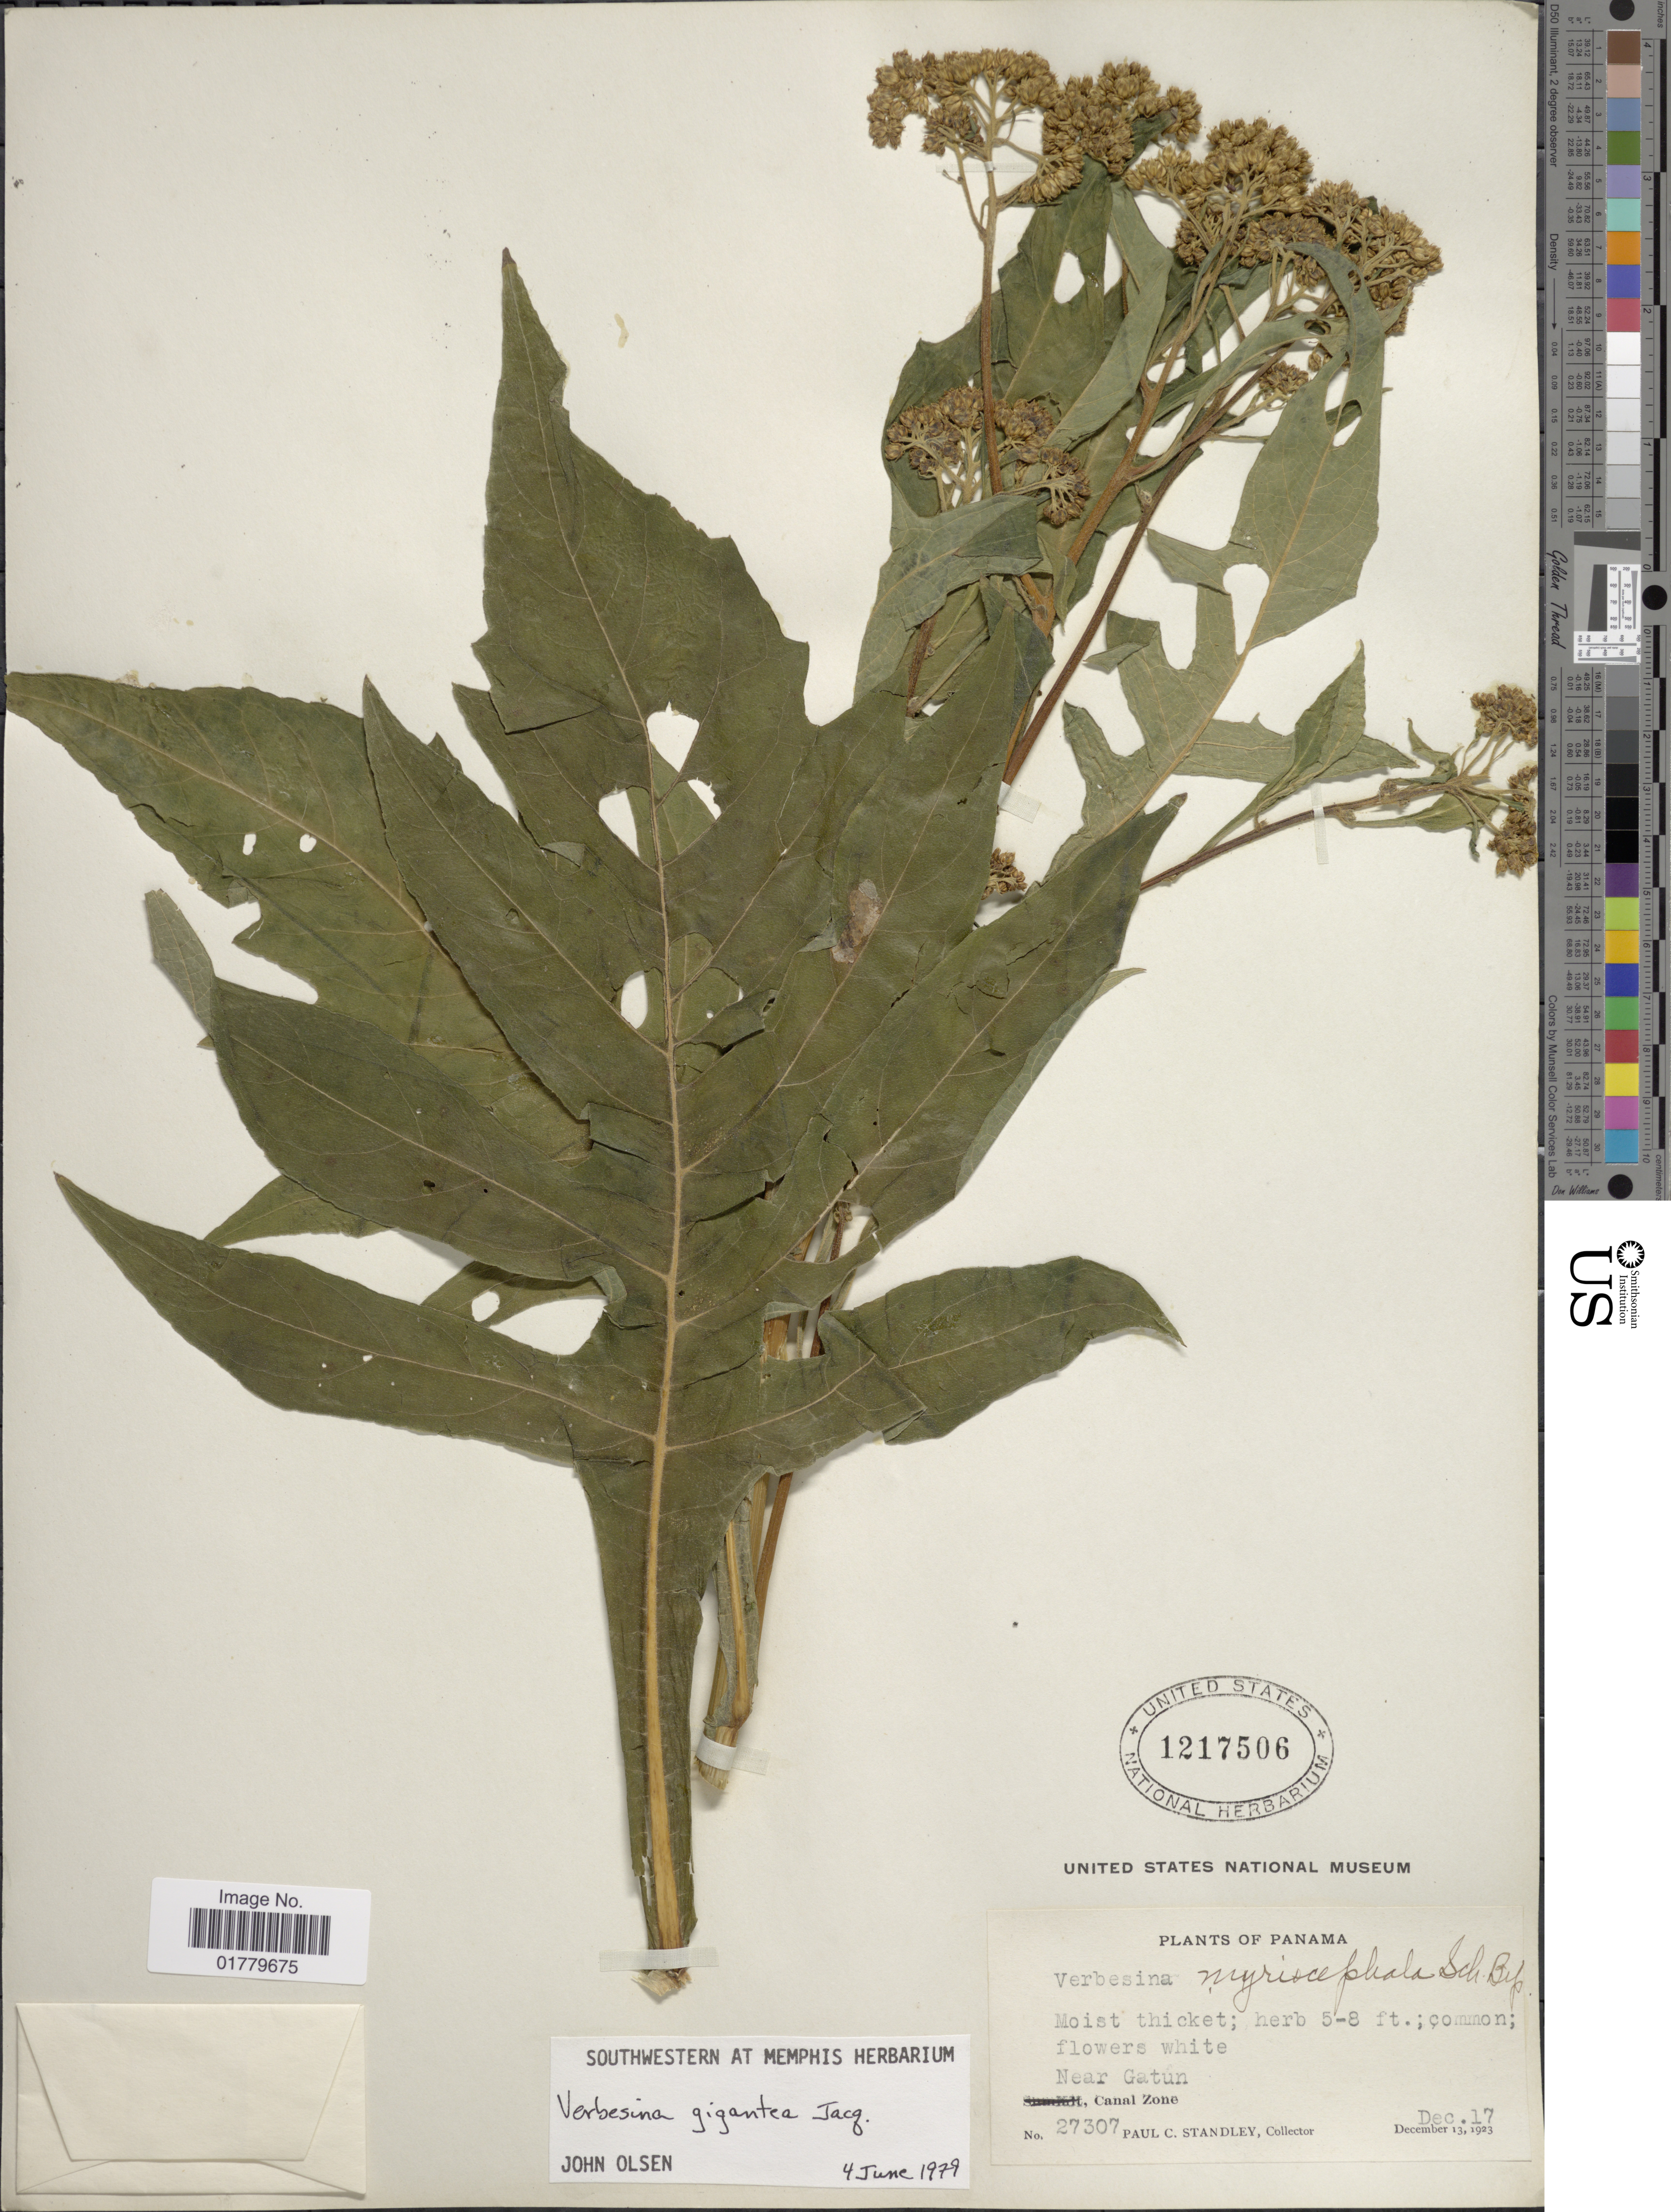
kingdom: Plantae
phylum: Tracheophyta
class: Magnoliopsida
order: Asterales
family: Asteraceae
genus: Verbesina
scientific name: Verbesina gigantea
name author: Jacq.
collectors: P. C. Standley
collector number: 27307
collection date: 1923-12-17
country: Panama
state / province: Colón / Panamá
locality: Near Gatun. Canal Zone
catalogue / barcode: US 1217506